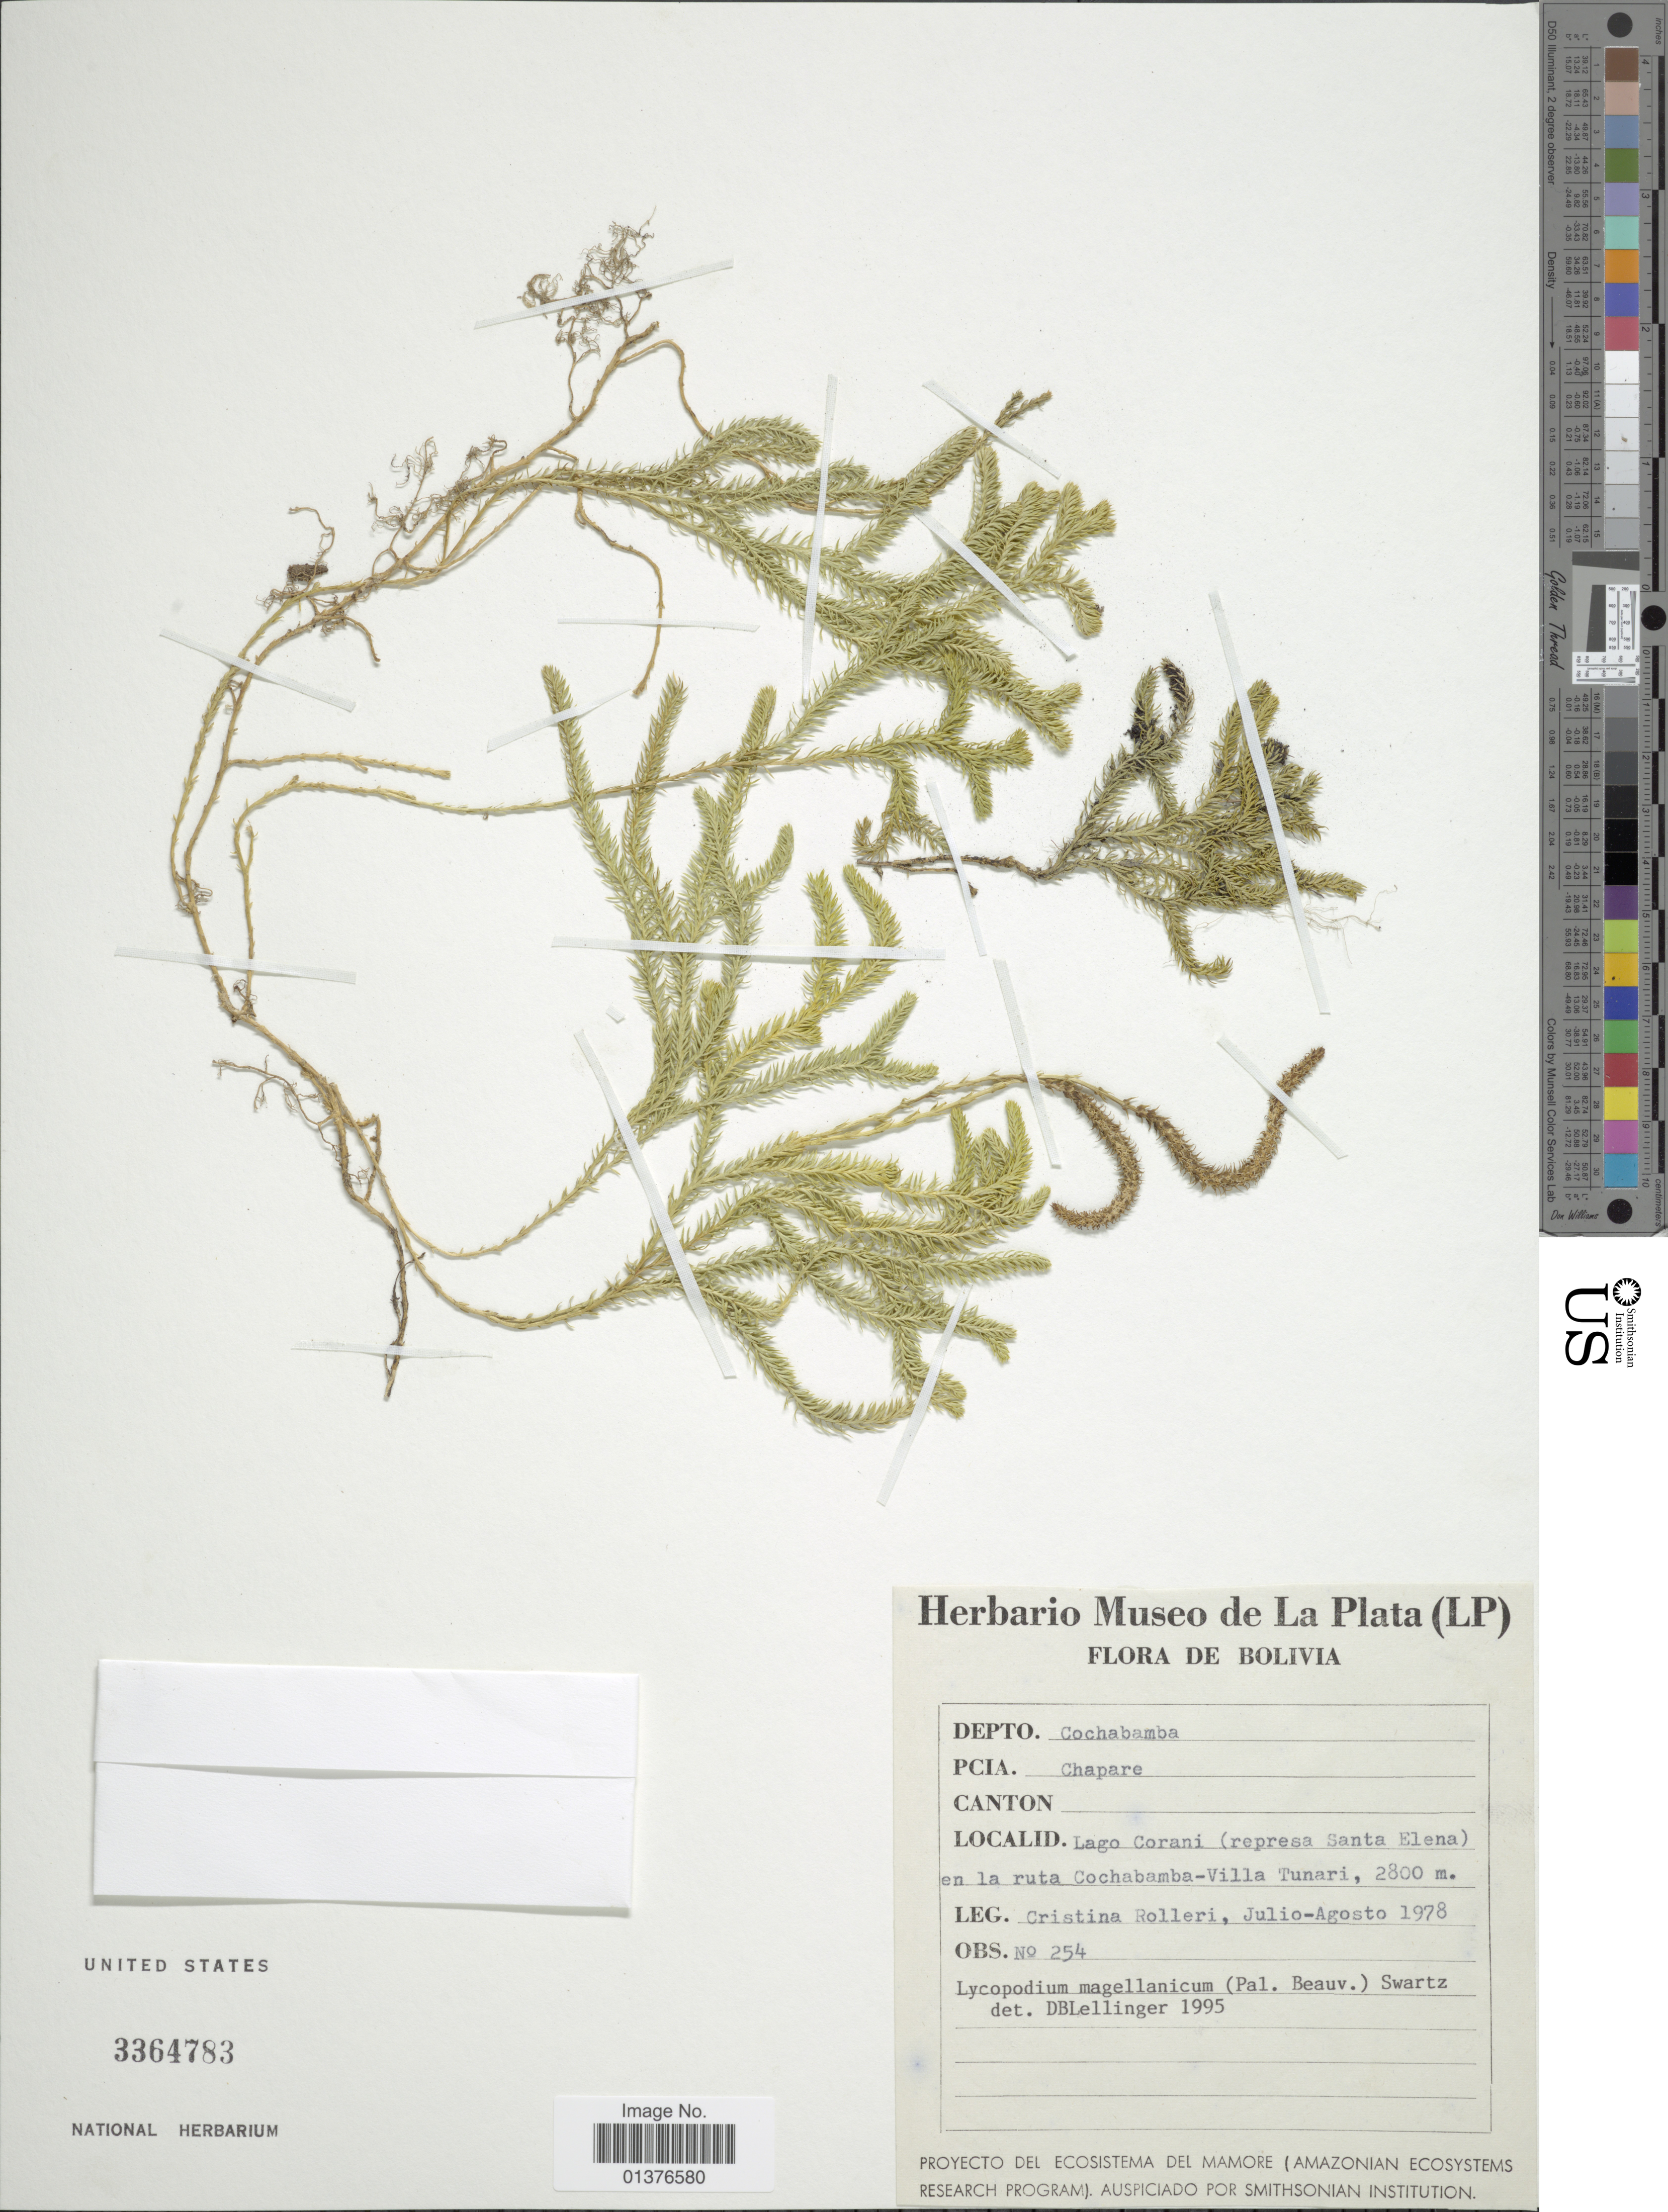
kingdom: Plantae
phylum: Tracheophyta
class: Lycopodiopsida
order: Lycopodiales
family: Lycopodiaceae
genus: Austrolycopodium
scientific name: Austrolycopodium magellanicum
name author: (P. Beauv.) Holub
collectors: C. Rolleri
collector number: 254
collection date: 1978-07/1978-08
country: Bolivia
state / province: Cochabamba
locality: Lago Corani(represa Santa Elena) en la ruta Cochabamba-Villa Tunari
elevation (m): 2800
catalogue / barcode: US 3364783